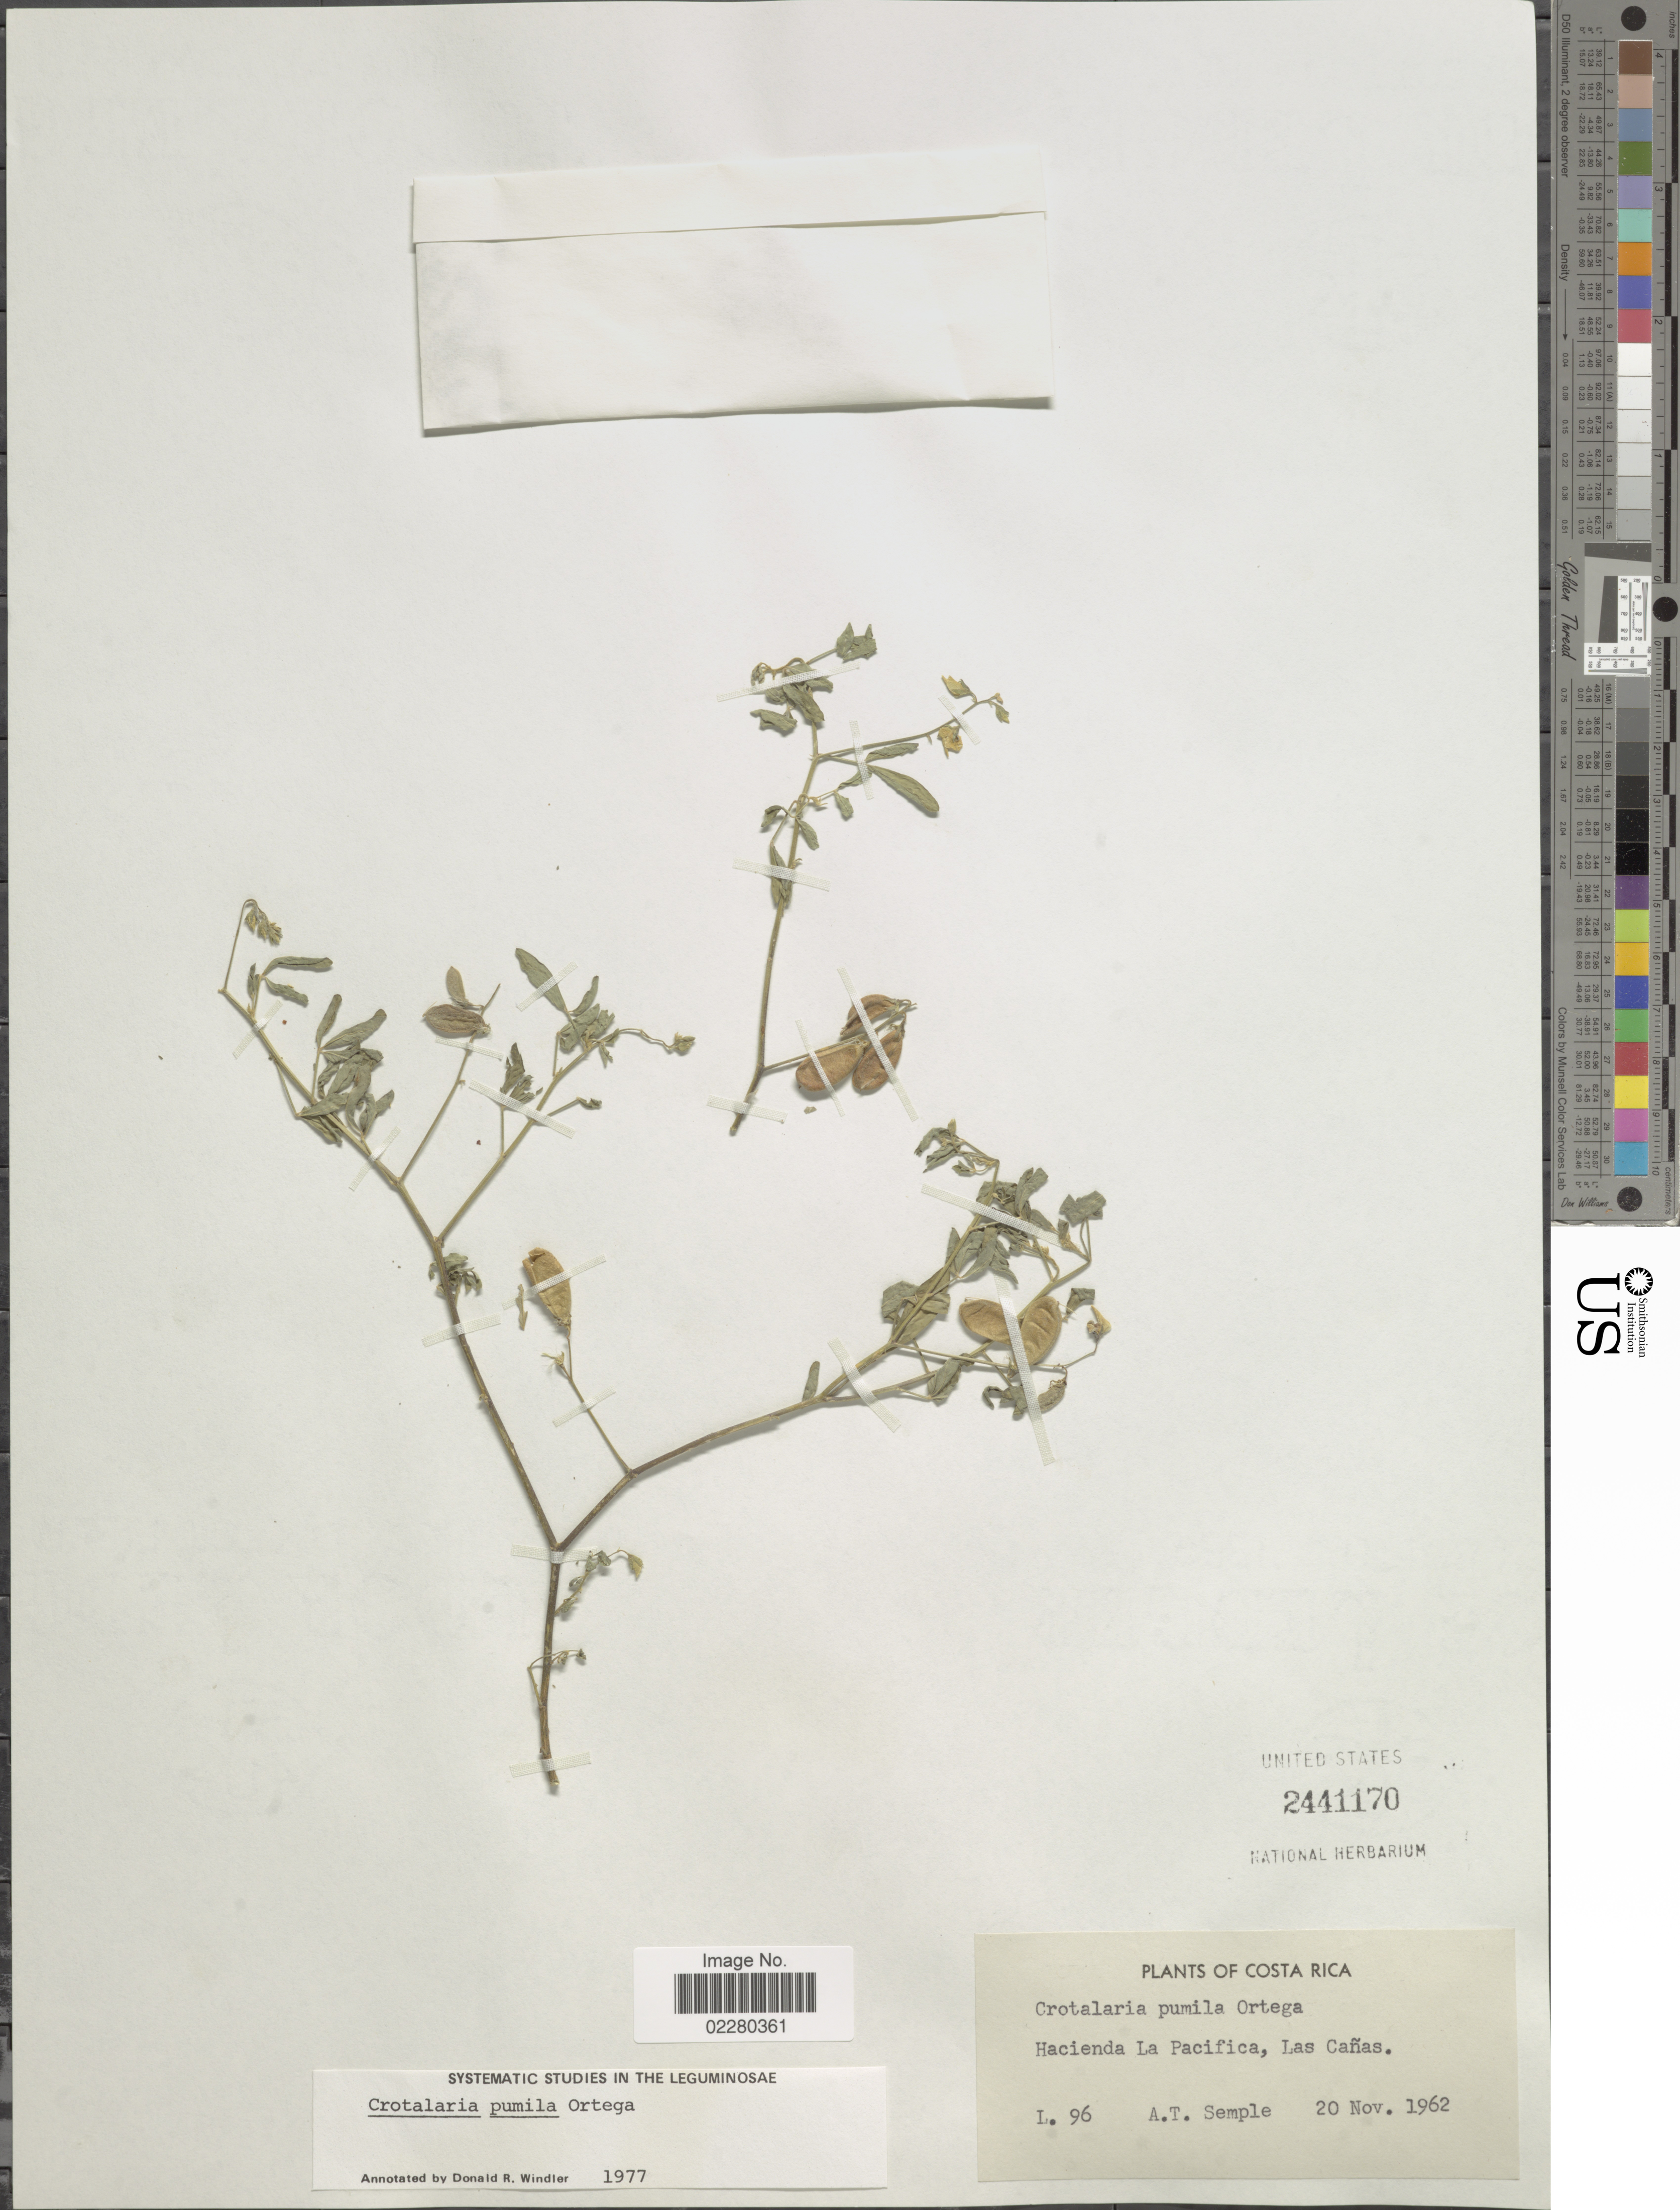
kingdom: Plantae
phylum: Tracheophyta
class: Magnoliopsida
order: Fabales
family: Fabaceae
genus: Crotalaria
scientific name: Crotalaria pumila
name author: Ortega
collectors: A. Semple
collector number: L.96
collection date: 1962-11-20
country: Costa Rica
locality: Hacienda La Pacifica, las Cañas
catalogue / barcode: US 2441170